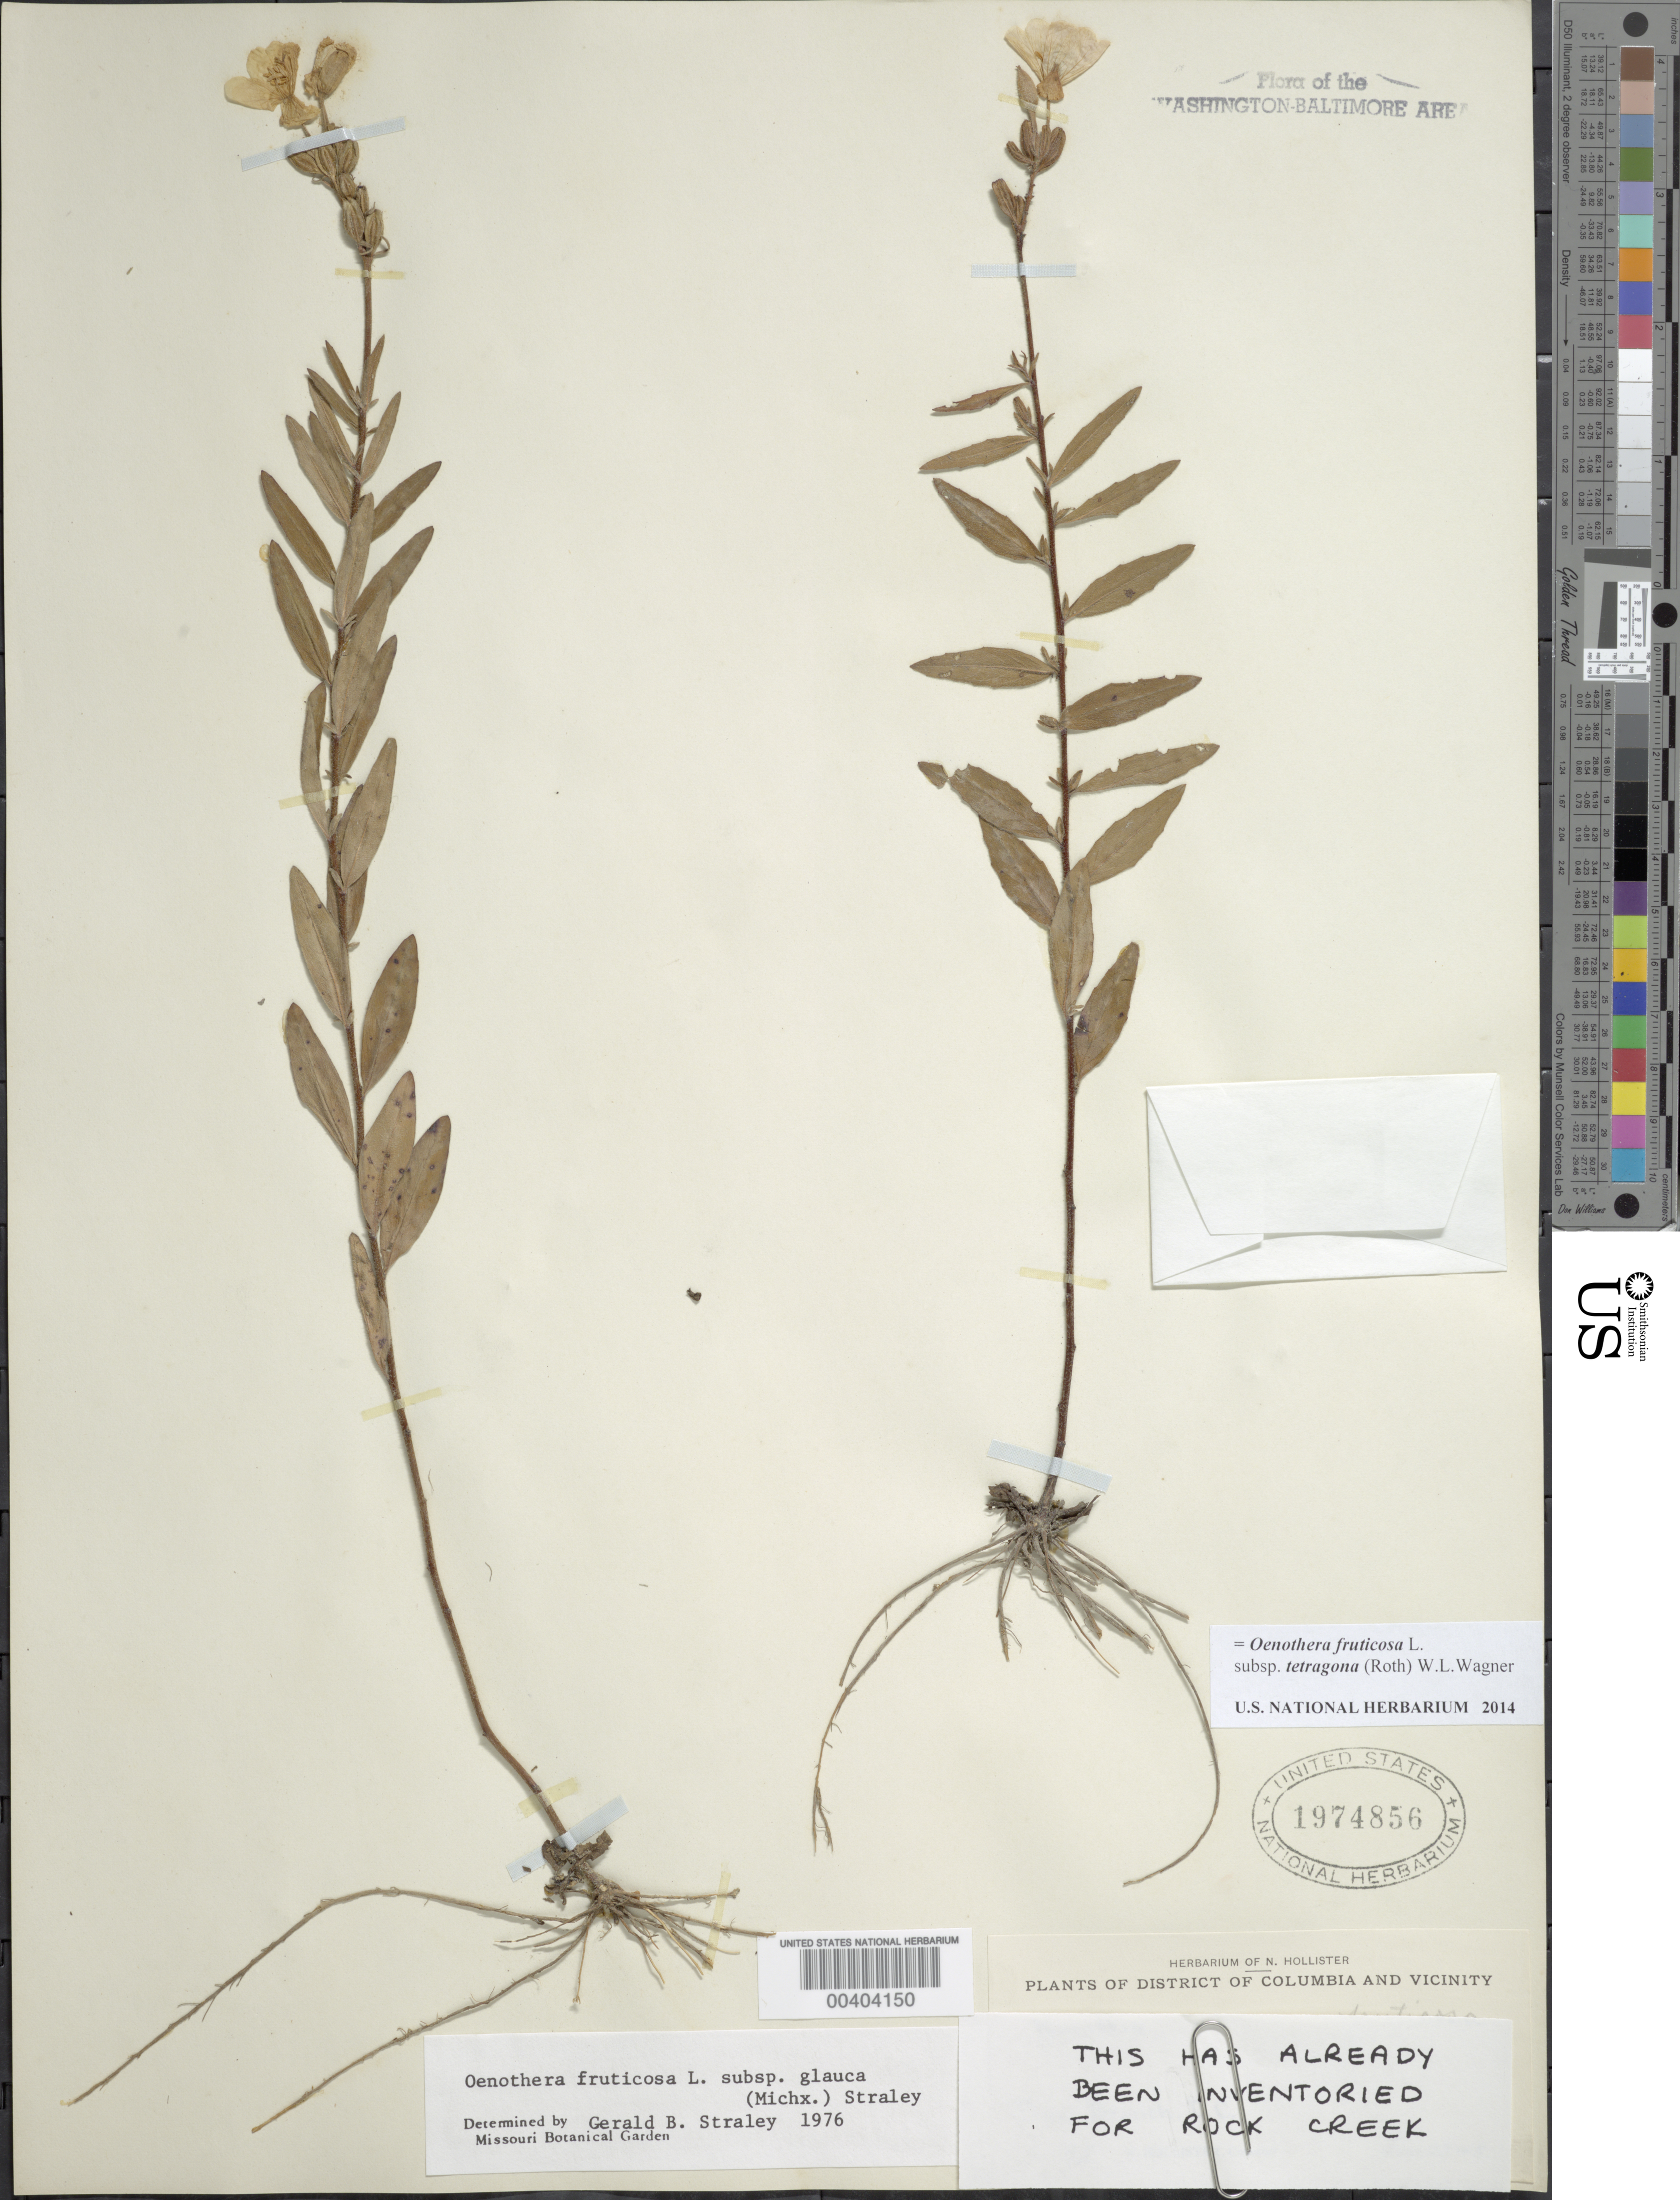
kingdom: Plantae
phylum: Tracheophyta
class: Magnoliopsida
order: Myrtales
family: Onagraceae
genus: Oenothera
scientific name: Oenothera fruticosa subsp. tetragona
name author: (Roth) W.L. Wagner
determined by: Wagner, W. L., (BOT), Smithsonian Institution - National Museum of Natural History (UNITED STATES)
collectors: N. Hollister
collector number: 93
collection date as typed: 23 Jun 1908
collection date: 1908-06-23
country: United States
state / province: District of Columbia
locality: Piney Branch Rock Creek Park and Vicinity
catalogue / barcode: US 1974856